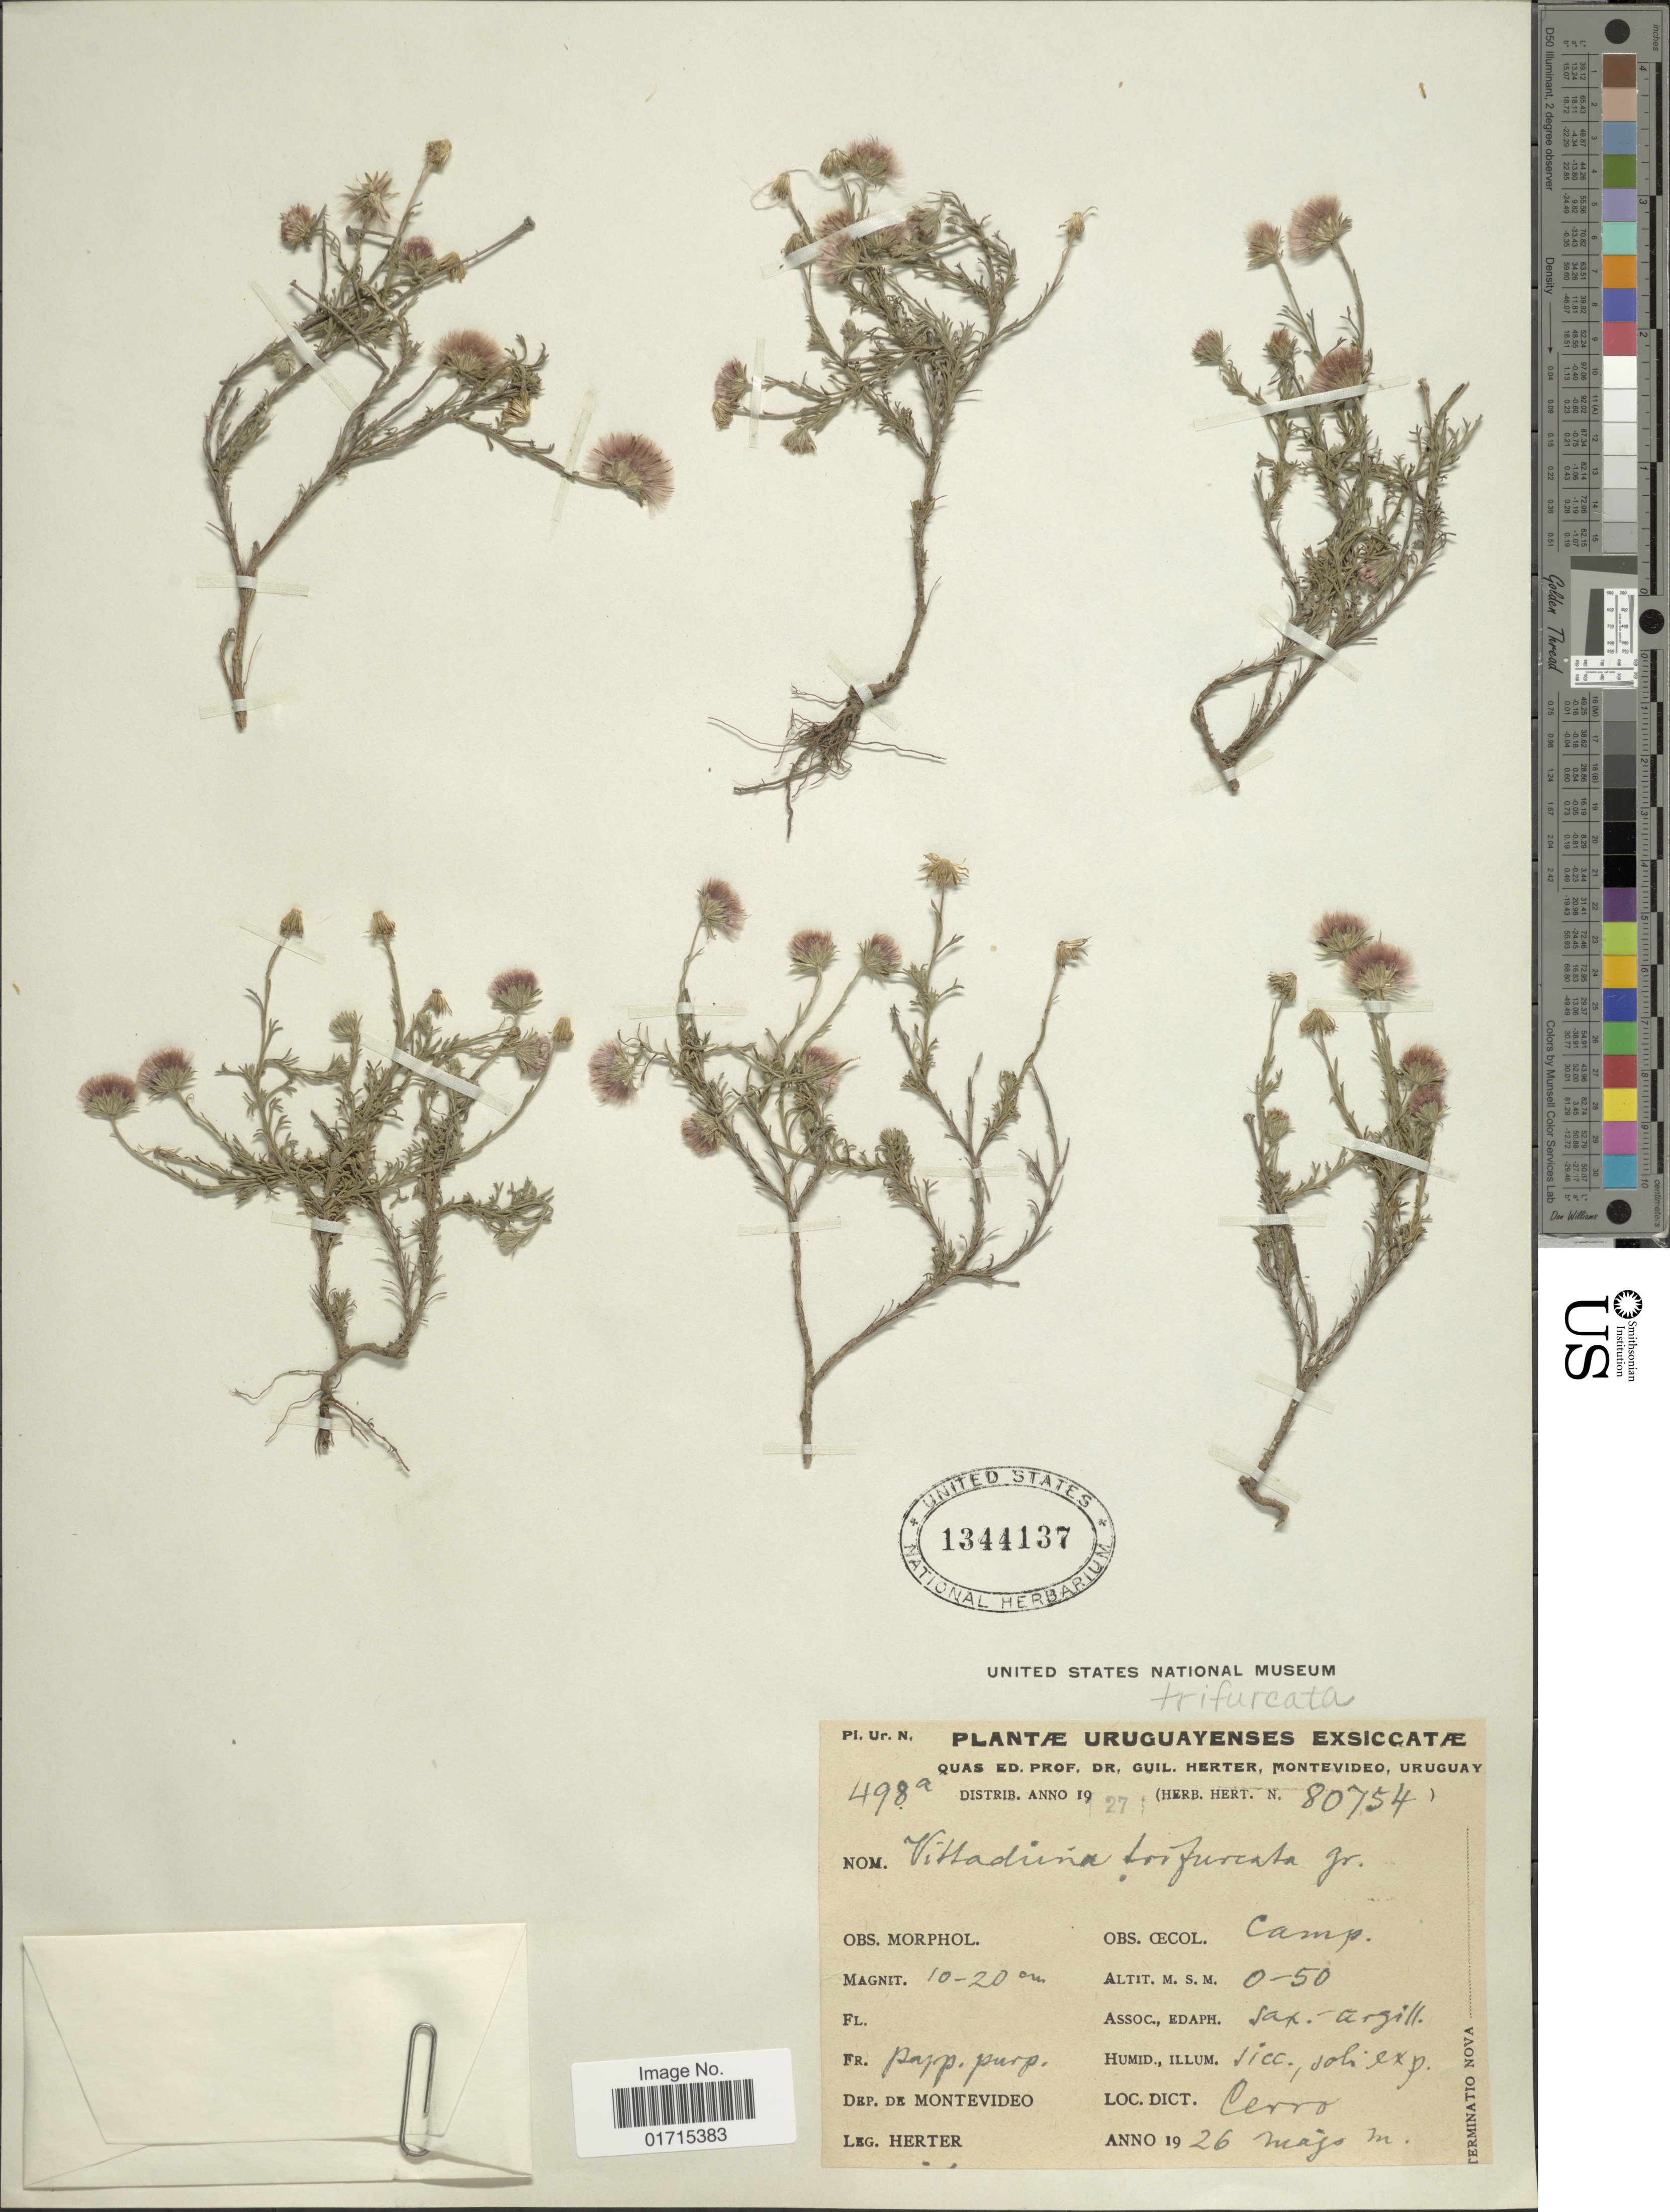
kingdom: Plantae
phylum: Tracheophyta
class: Magnoliopsida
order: Asterales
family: Asteraceae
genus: Microgyne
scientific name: Microgyne trifurcata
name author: Less.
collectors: W. G. Herter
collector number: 80754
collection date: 1927-05-26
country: Uruguay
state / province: Montevideo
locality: Dep. de Montevideo. Dict. Cerro.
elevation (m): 0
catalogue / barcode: US 1344137